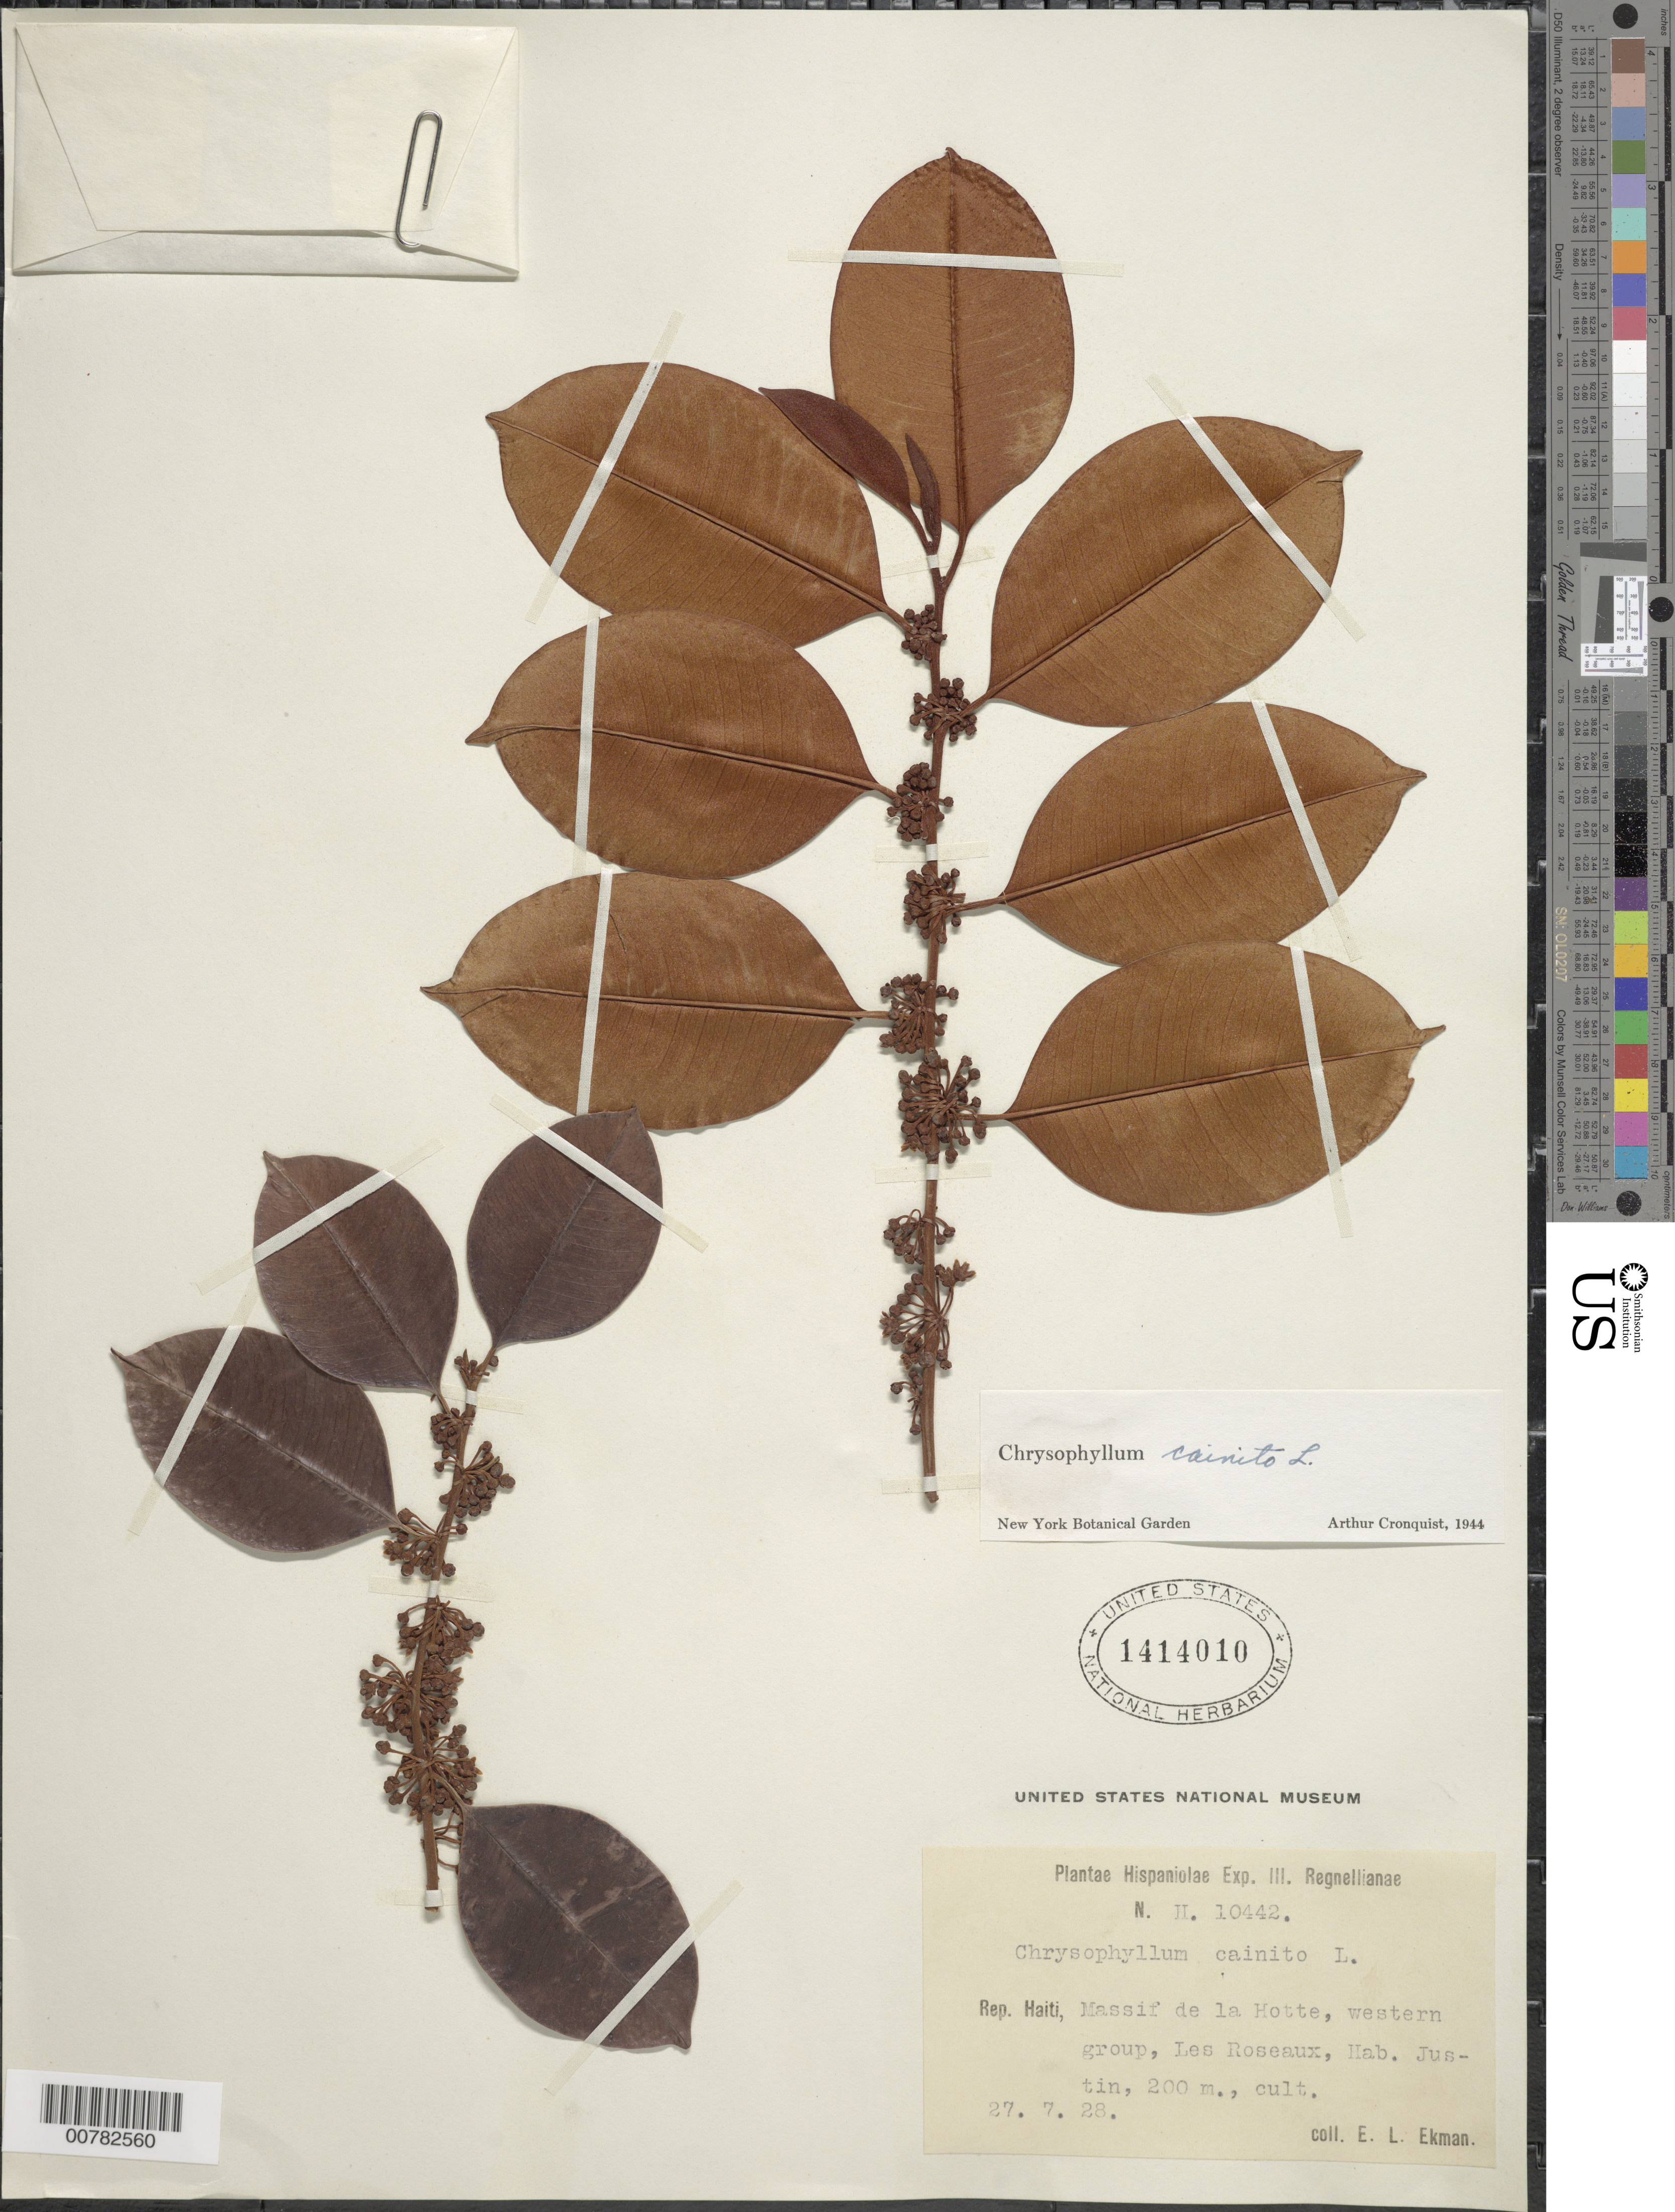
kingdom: Plantae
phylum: Tracheophyta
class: Magnoliopsida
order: Ericales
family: Sapotaceae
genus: Chrysophyllum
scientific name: Chrysophyllum cainito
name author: L.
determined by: Cronquist, A. J.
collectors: E. L. Ekman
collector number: H 10442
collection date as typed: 27 Jul 1928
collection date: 1928-07-27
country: Haiti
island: Hispaniola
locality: Hab. Justin, Les Roseaux, western group, Massif de la Selle.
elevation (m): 200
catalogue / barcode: US 1414010